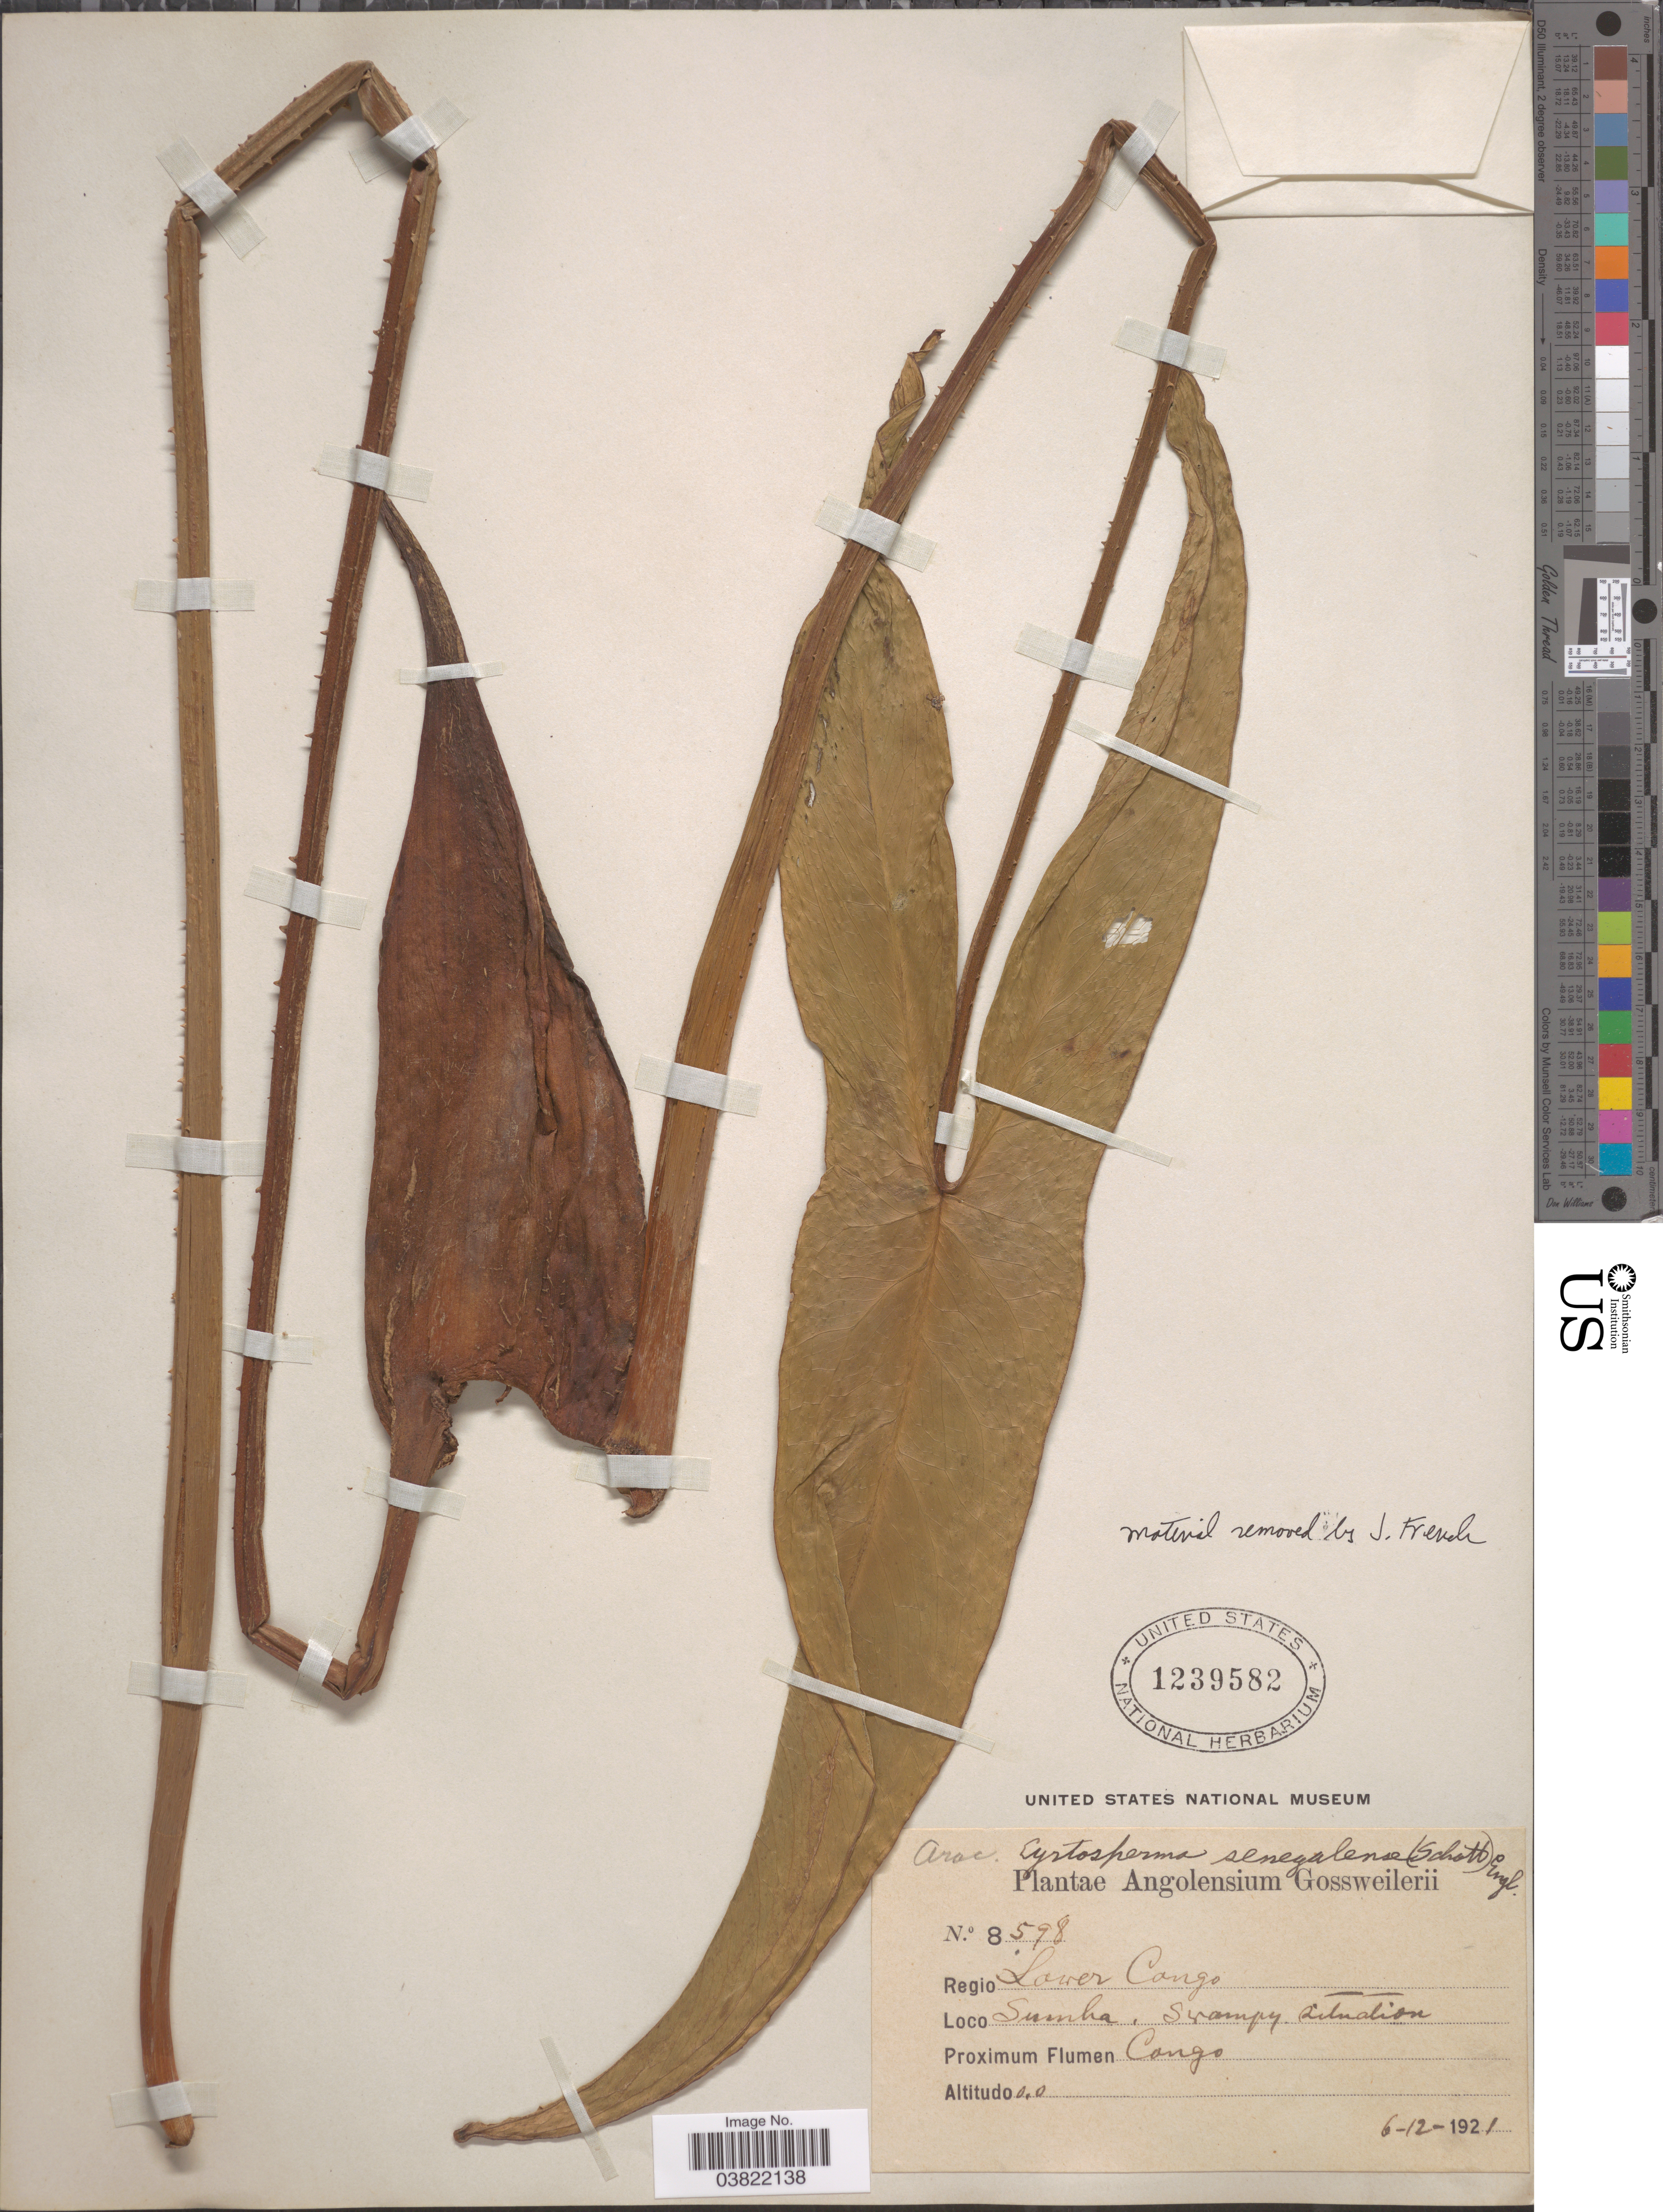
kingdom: Plantae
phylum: Tracheophyta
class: Liliopsida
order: Alismatales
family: Araceae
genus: Lasimorpha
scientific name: Lasimorpha senegalensis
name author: Schott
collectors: -. Gossweiler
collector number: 8598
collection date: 1921-12-06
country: Angola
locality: Regio Lower Congo. Sumha. Proximum Flumen Congo.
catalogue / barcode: US 1239582